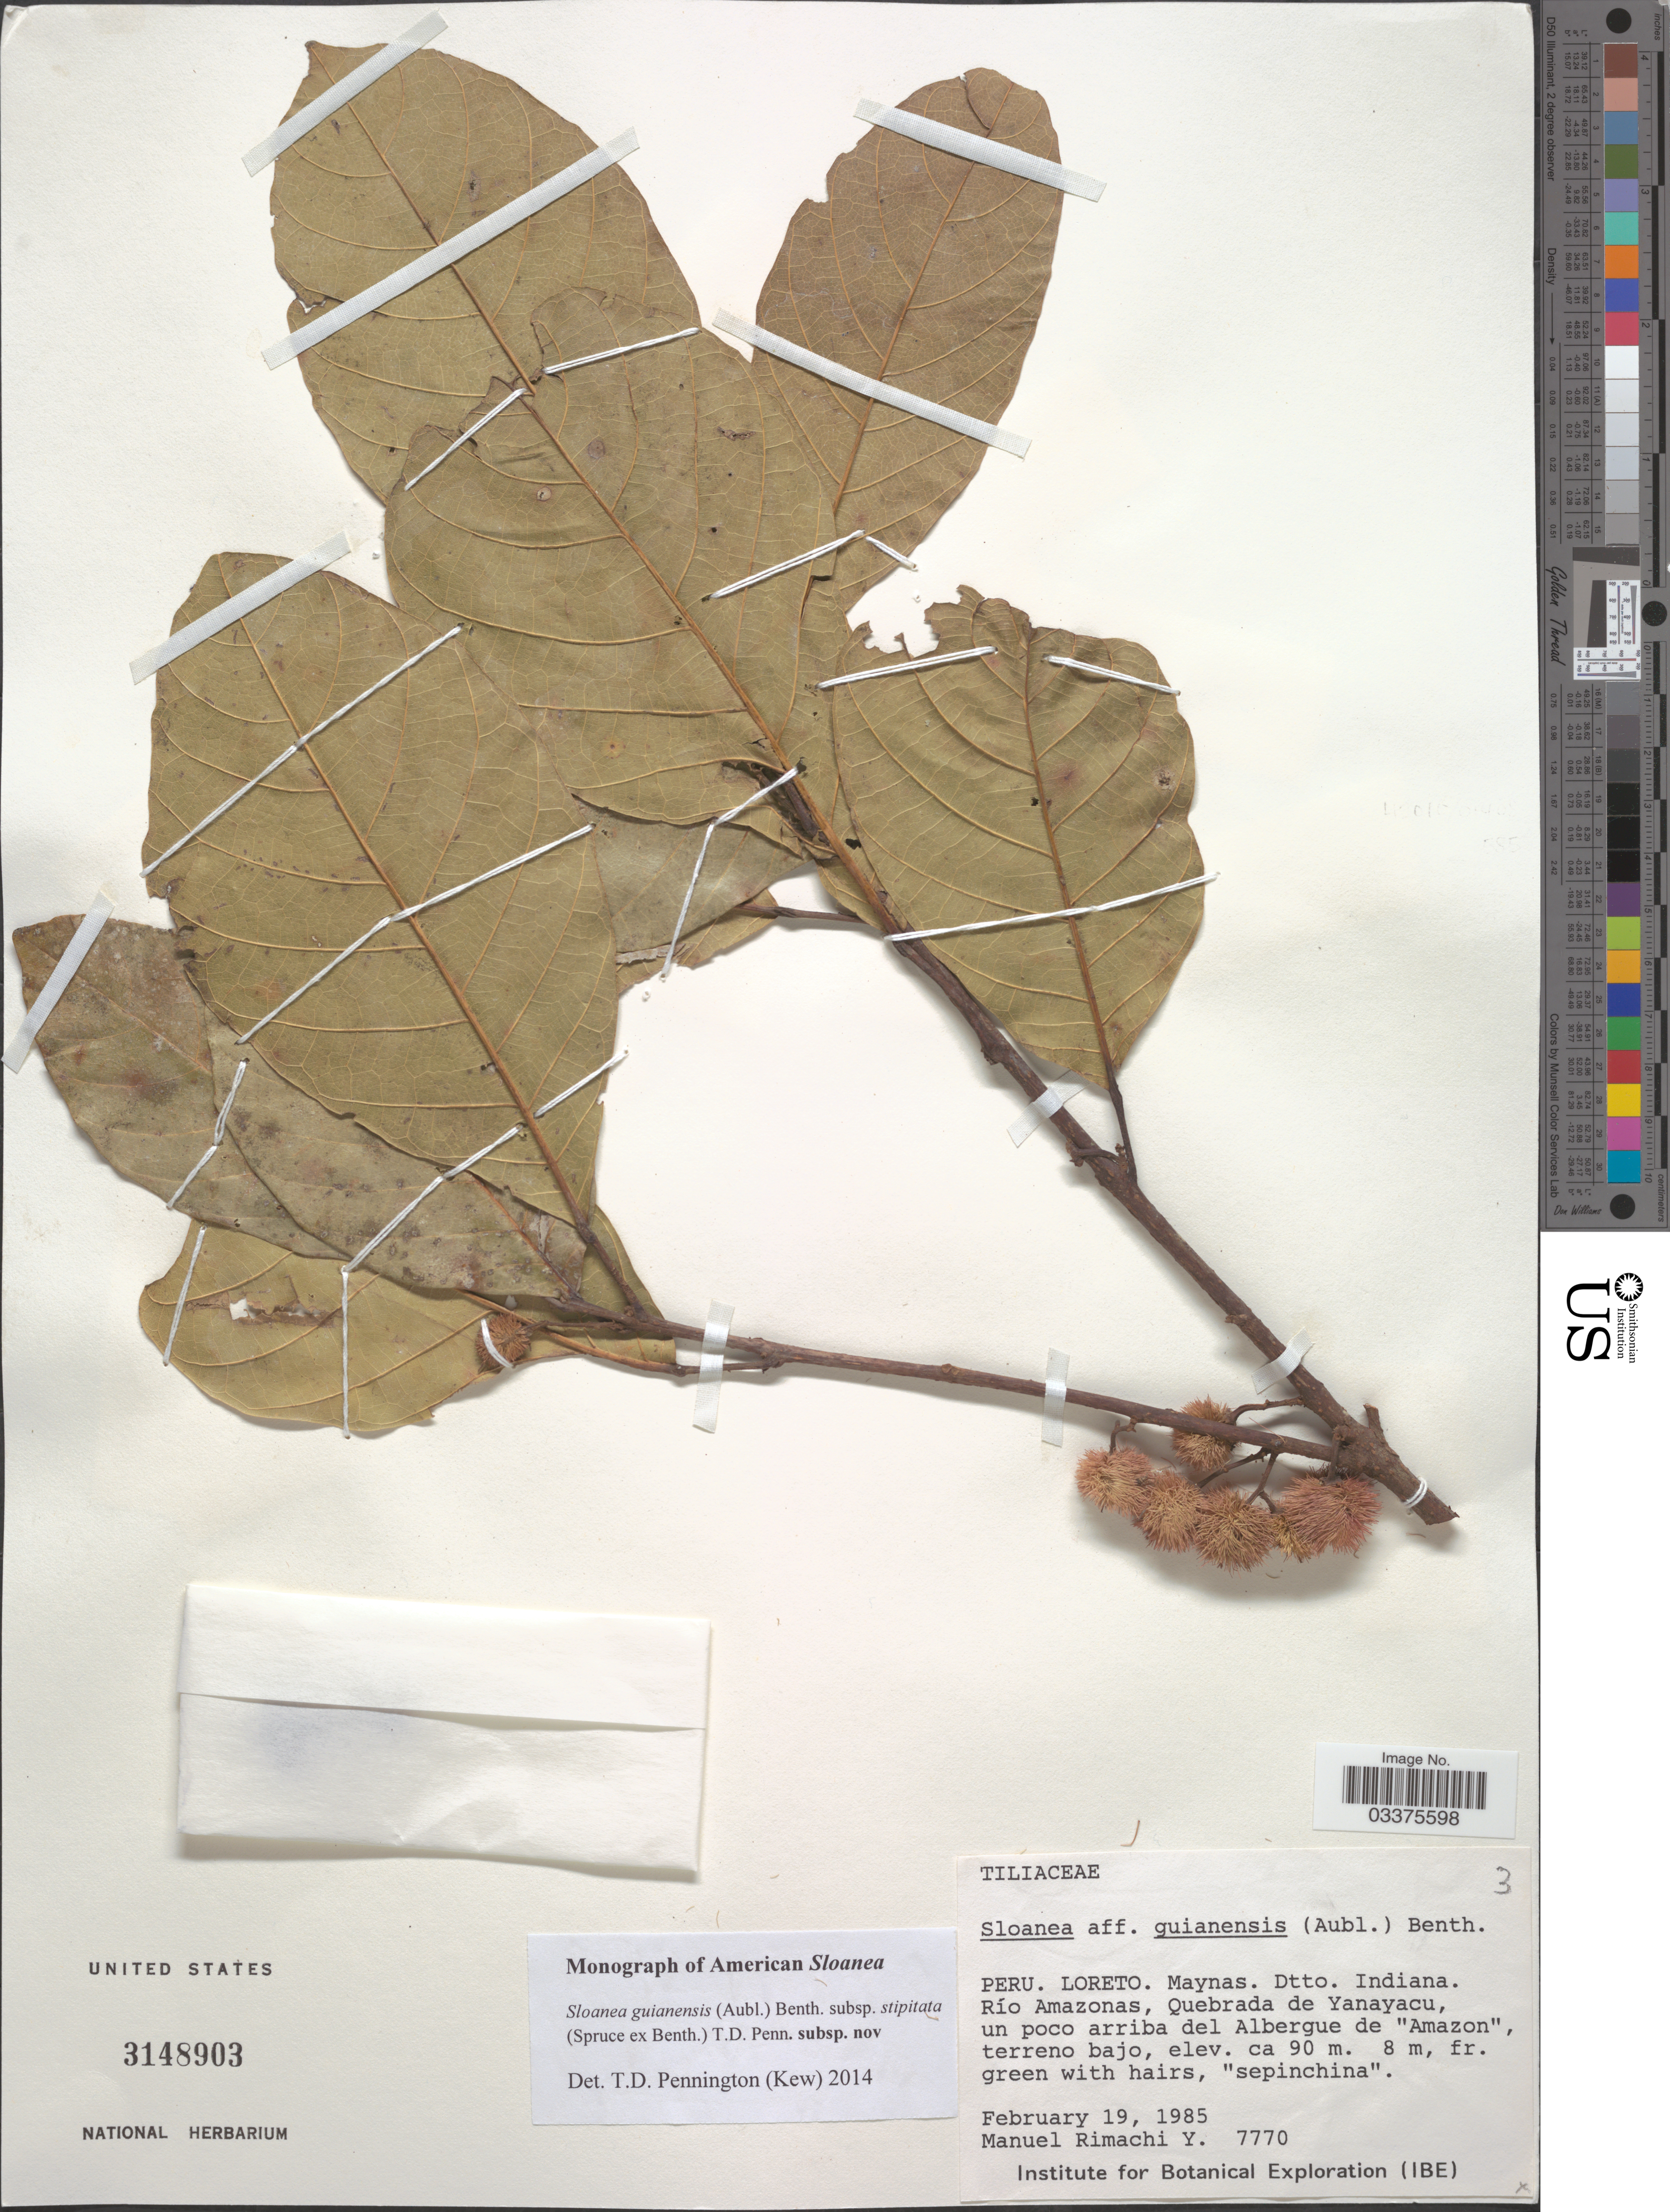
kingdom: Plantae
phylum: Tracheophyta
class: Magnoliopsida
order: Oxalidales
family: Elaeocarpaceae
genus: Sloanea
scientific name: Sloanea guianensis subsp. stipitata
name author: (Spruce ex Benth.) T.D. Penn.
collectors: M. Rimachi Y.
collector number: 7770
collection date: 1985-02-19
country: Peru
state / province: Loreto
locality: Maynas. Dtto. Indiana. Río Amazonas, Quebrada de Yanayacu, un poco arriba del Albergue de "Amazon".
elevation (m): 90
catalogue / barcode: US 3148903